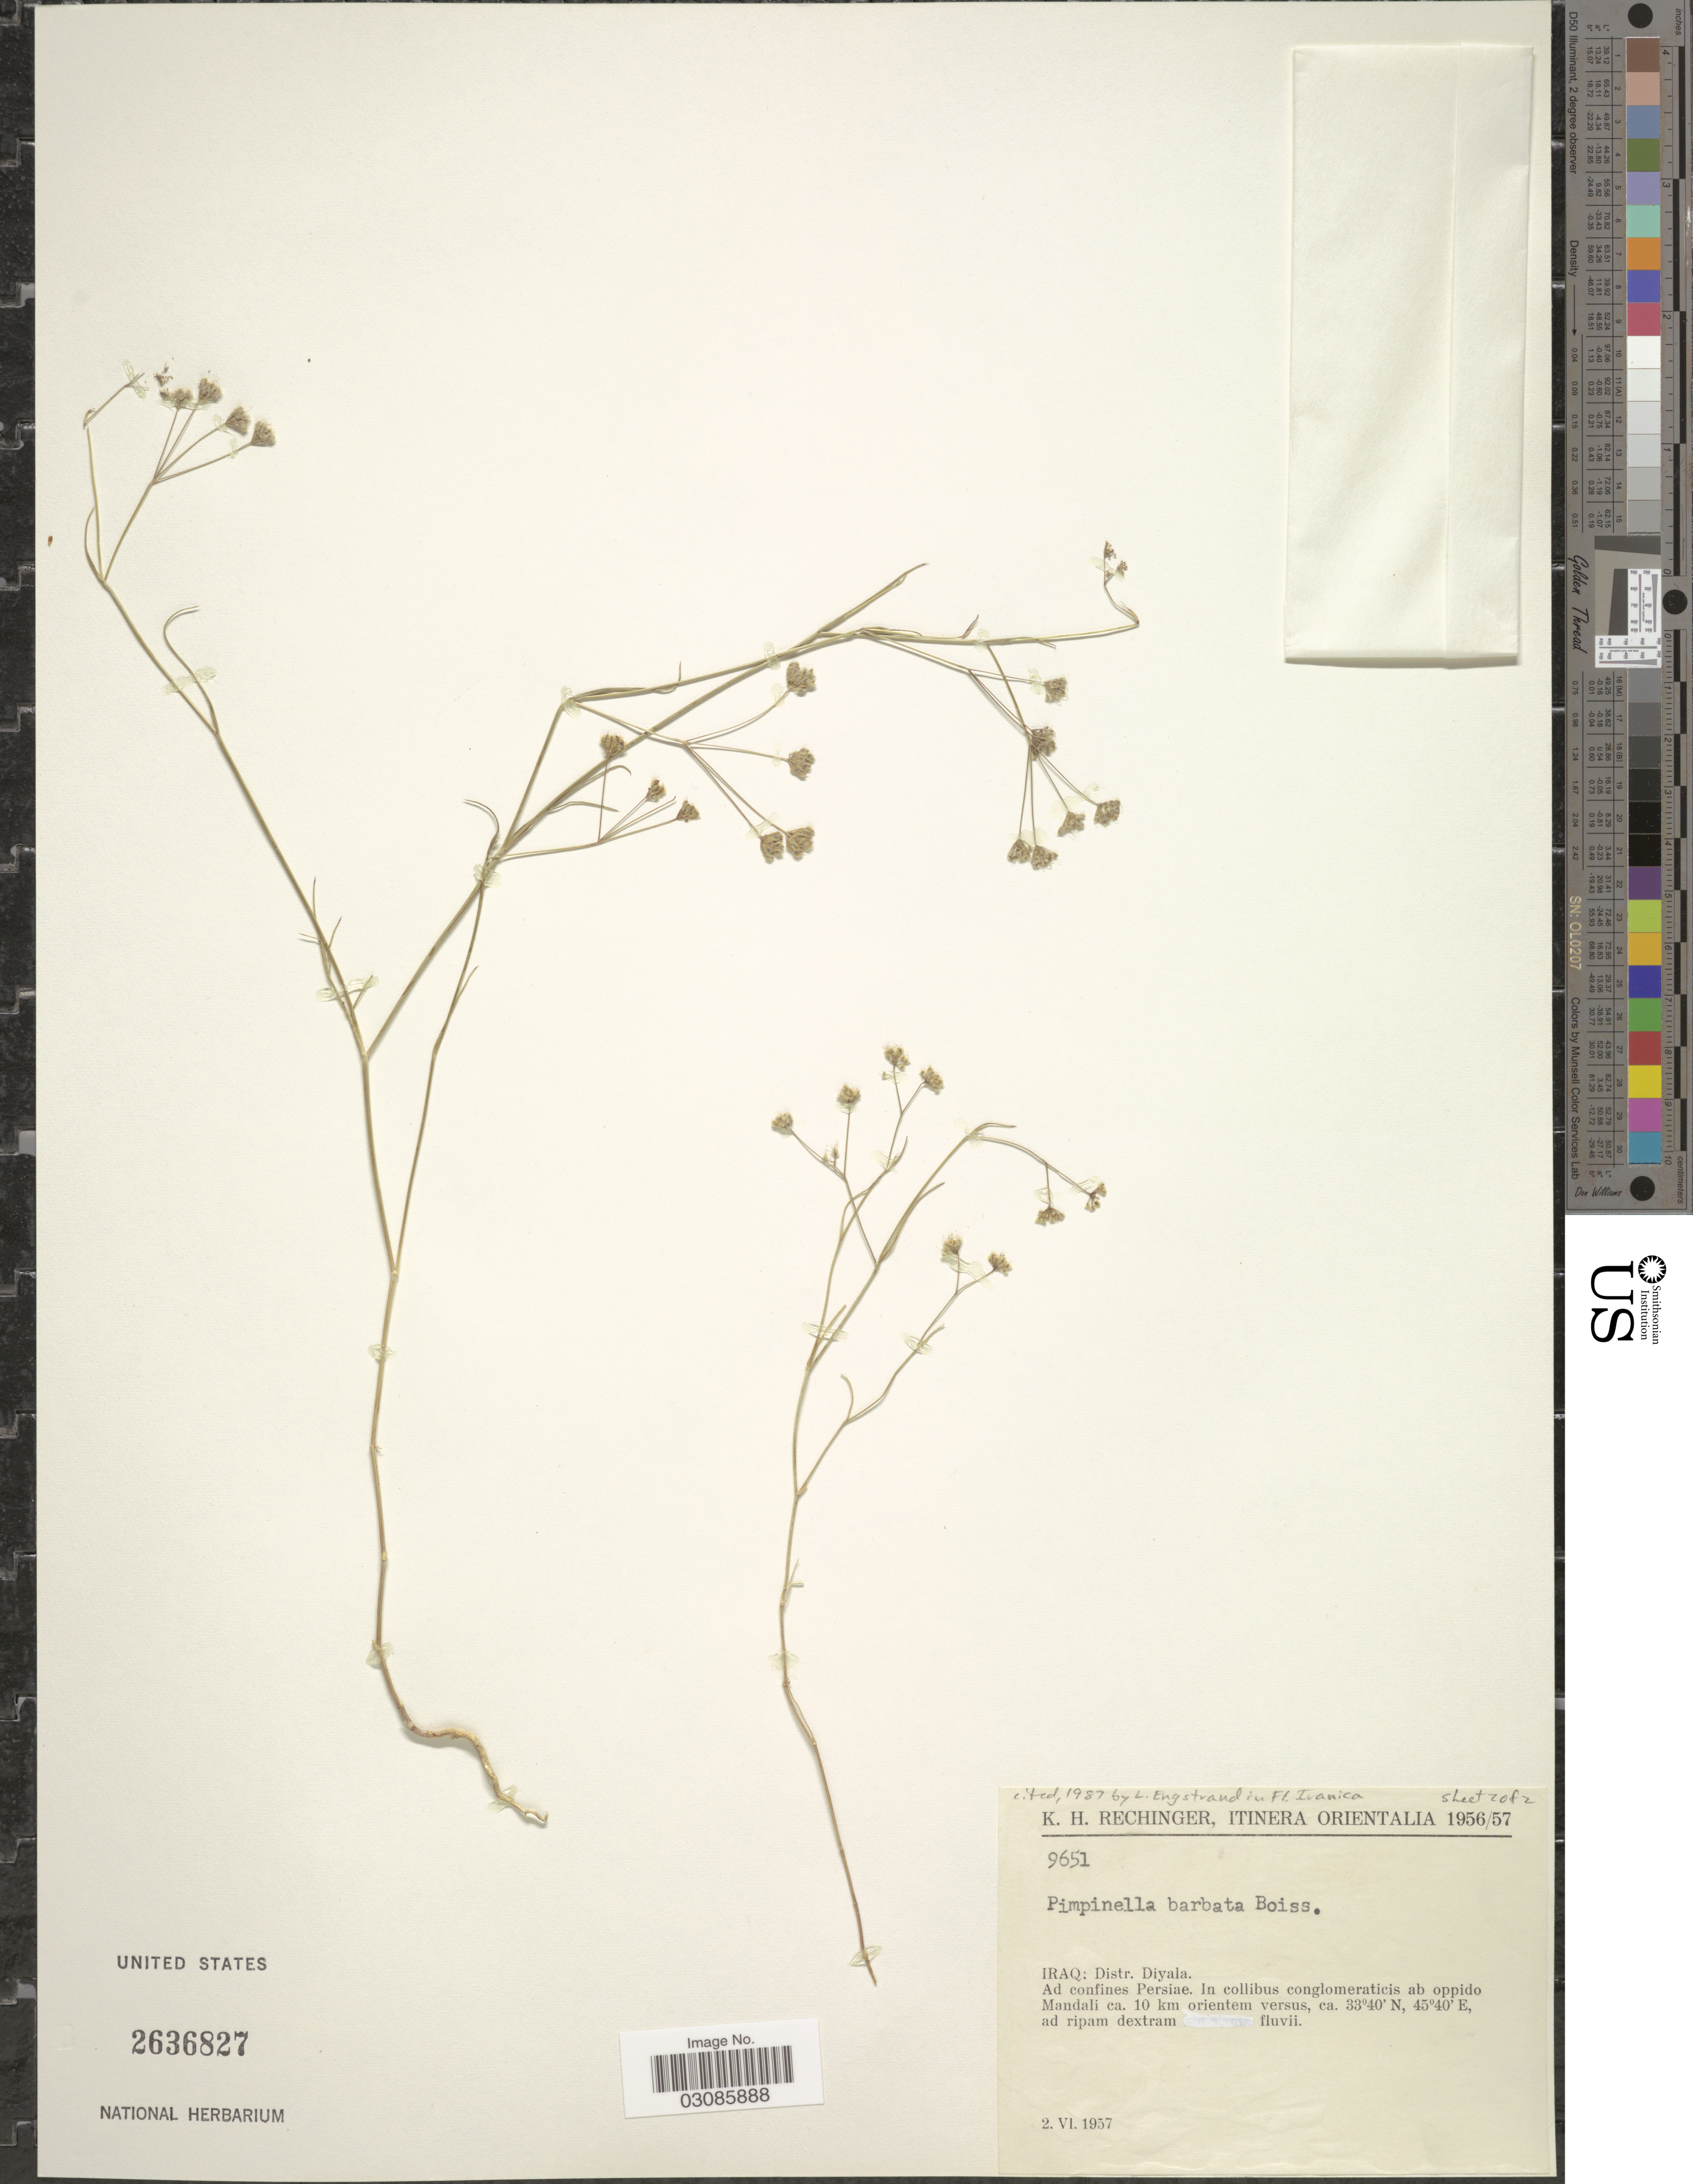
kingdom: Plantae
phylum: Tracheophyta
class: Magnoliopsida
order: Apiales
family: Apiaceae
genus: Pimpinella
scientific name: Pimpinella barbata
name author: Boiss.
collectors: K. H. Rechinger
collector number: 9651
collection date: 1957-06-02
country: Iraq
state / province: Diyala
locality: Itinera Orientalia, Distr. Diyala. Ad confines Persiae. In collibus conglomeraticis ab oppido Mandali ca. 10 km orientem versus, ad ripam dextram fluvii.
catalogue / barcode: US 2636827